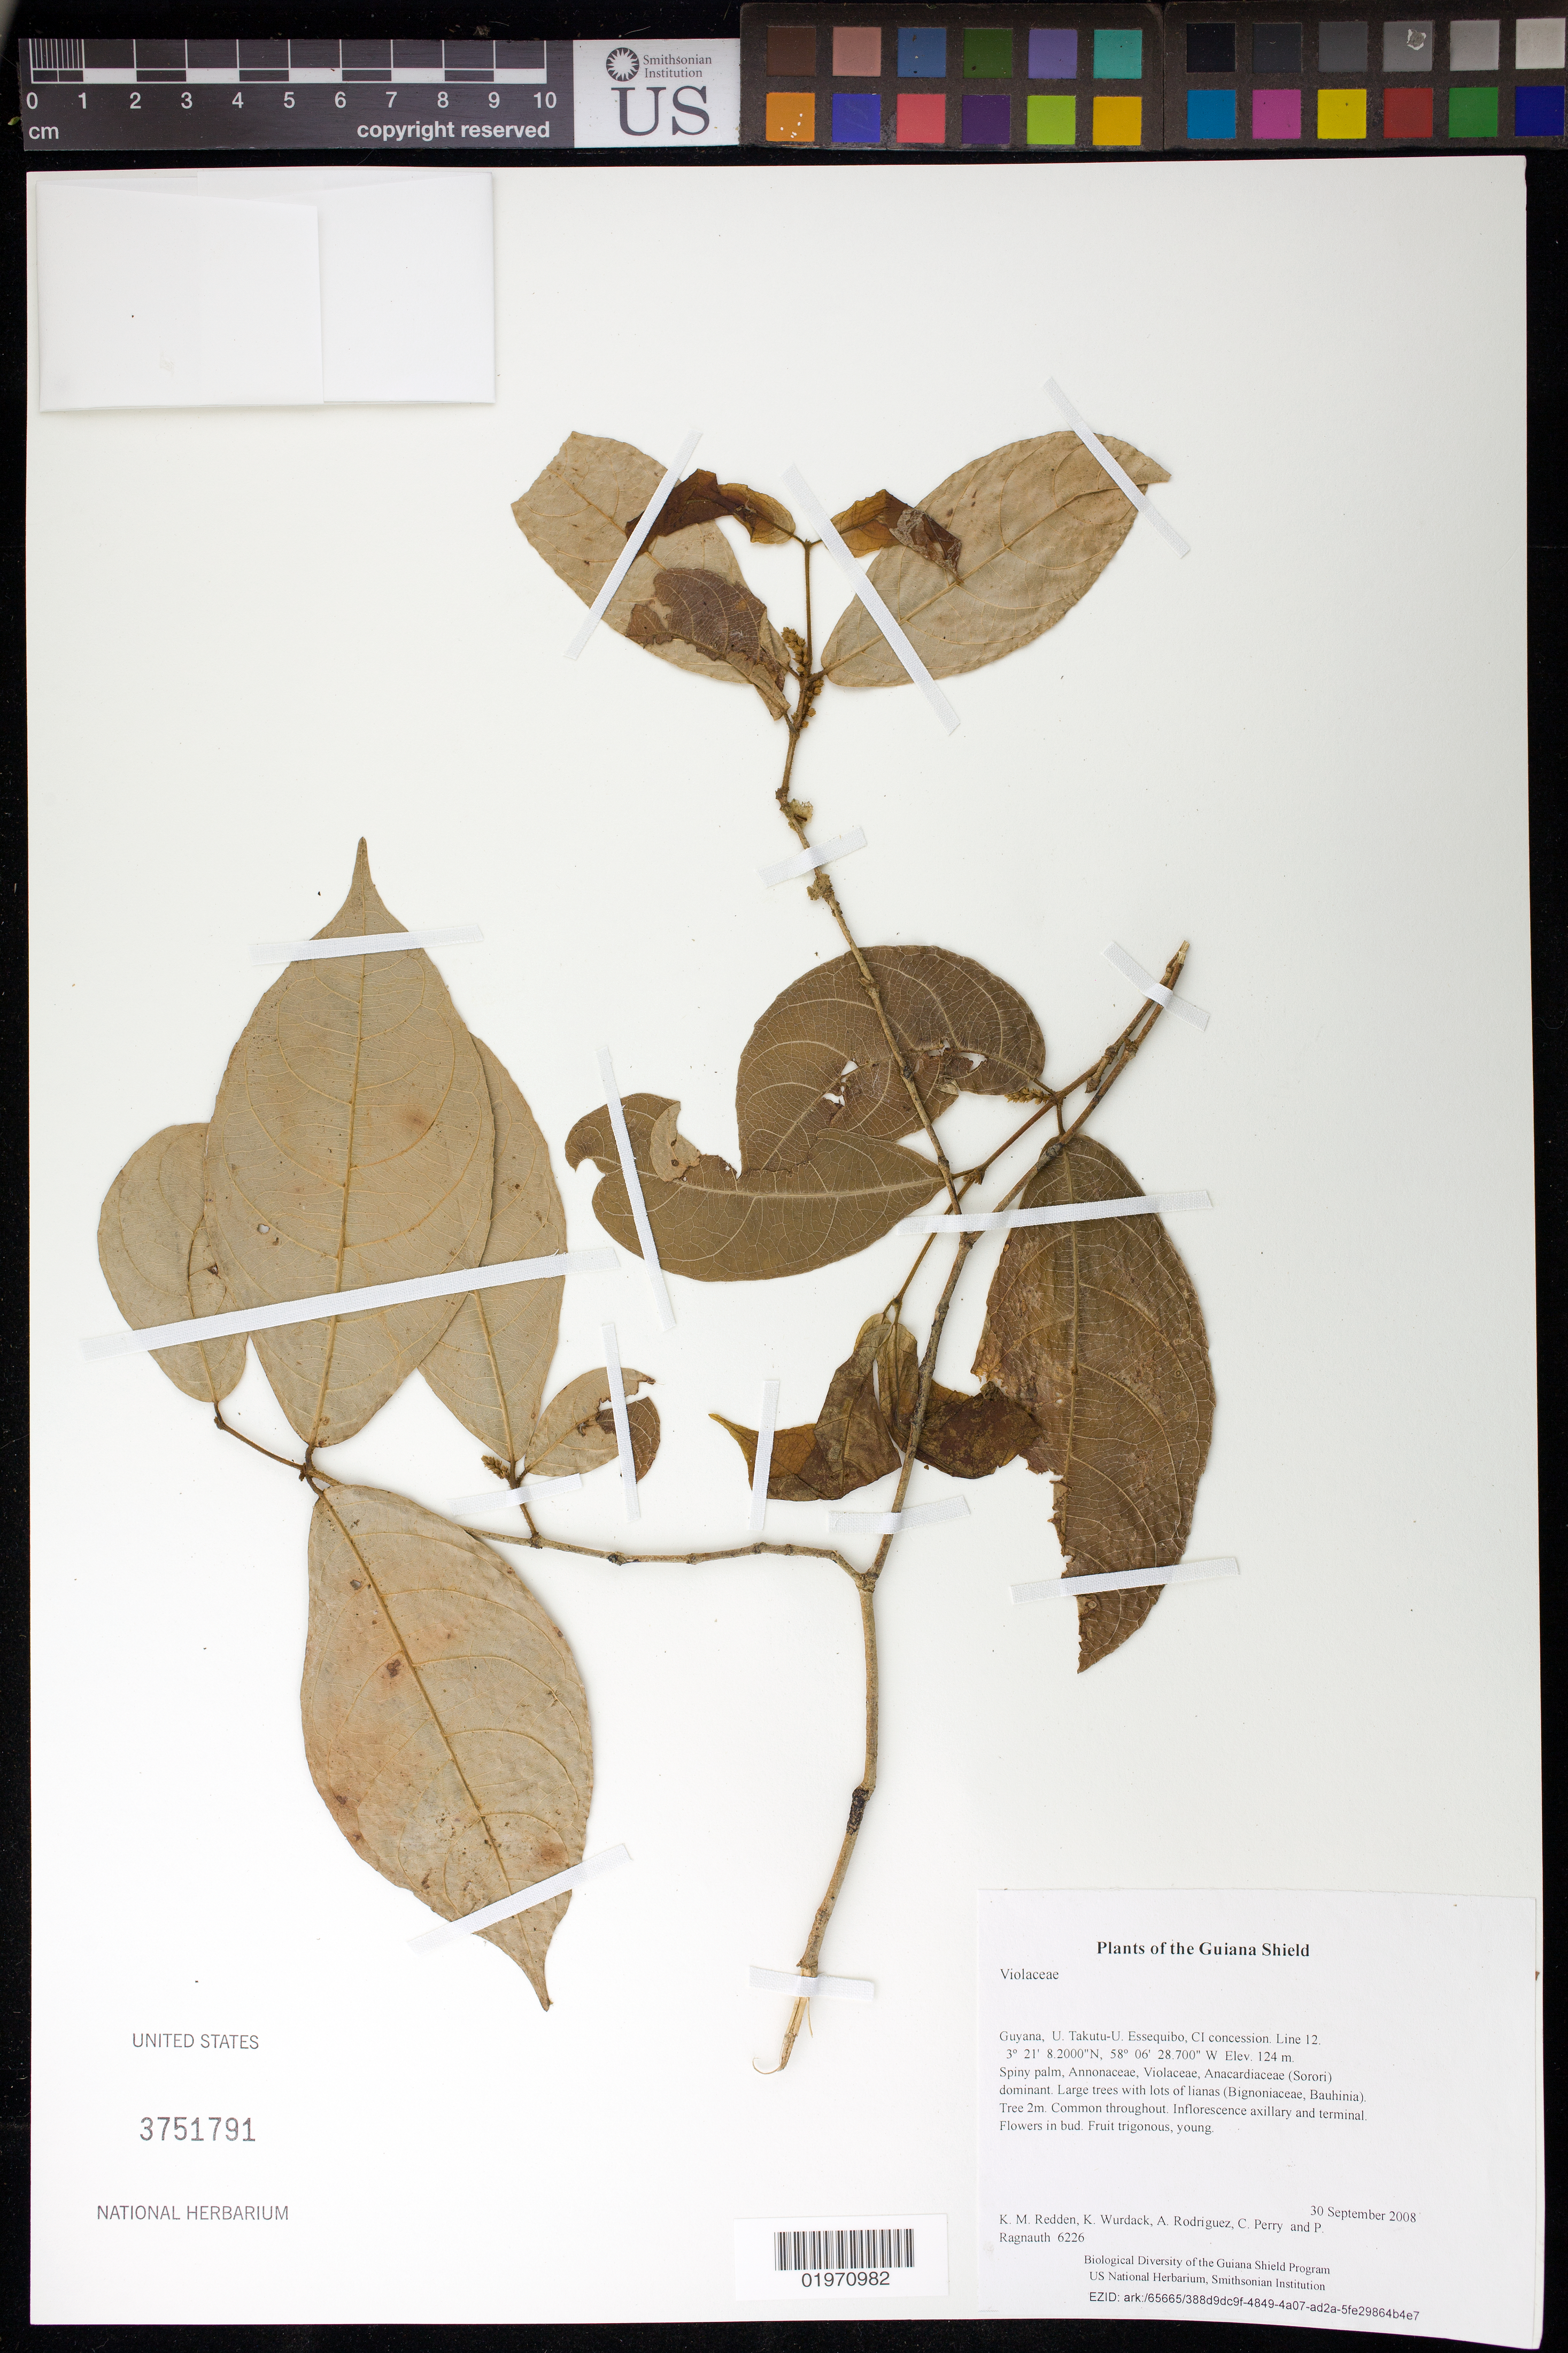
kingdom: Plantae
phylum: Tracheophyta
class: Magnoliopsida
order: Malpighiales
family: Violaceae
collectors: K. M. Redden, K. Wurdack, A. Rodriguez, C. Perry & P. Ragnauth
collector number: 6226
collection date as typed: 30 September 2008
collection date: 2008-09-30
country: Guyana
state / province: U. Takutu-U. Essequibo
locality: CI concession. Line 12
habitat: Spiny palm, Annonaceae, Violaceae, Anacardiaceae (Sorori) dominant. Large trees with lots of lianas (Bignoniaceae, Bauhinia)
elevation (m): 124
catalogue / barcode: US 3751791